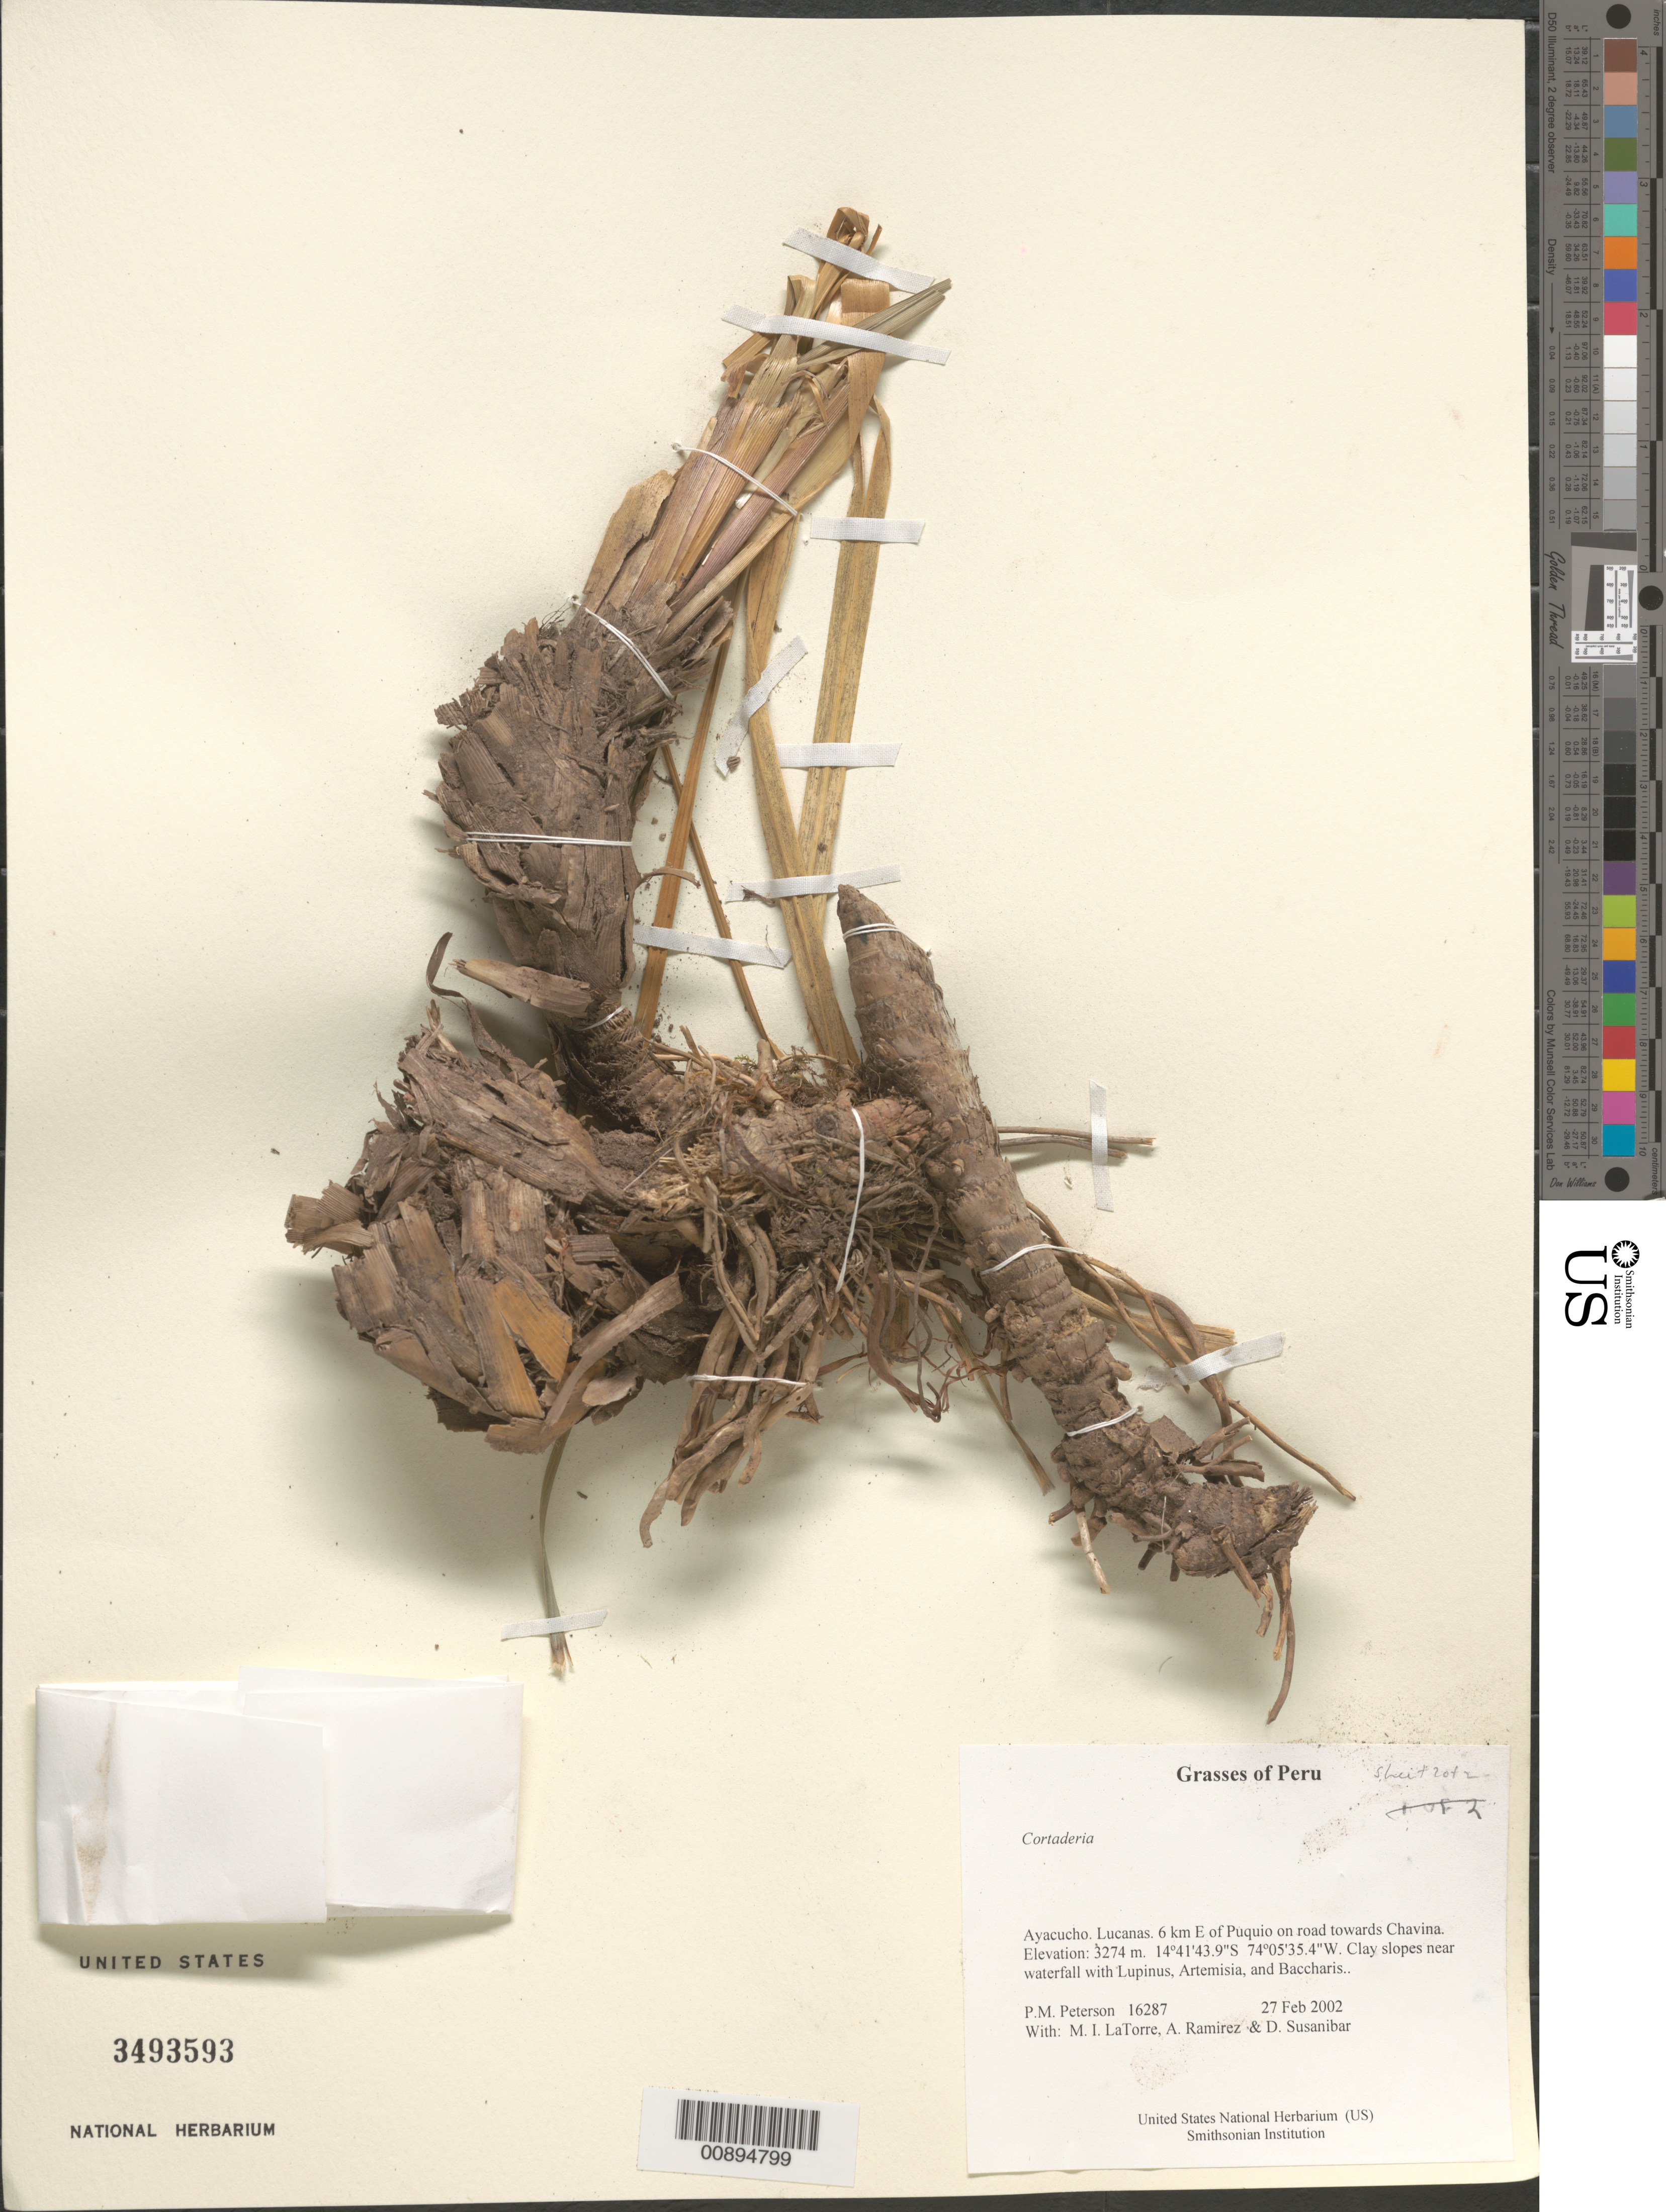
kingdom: Plantae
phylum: Tracheophyta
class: Liliopsida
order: Poales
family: Poaceae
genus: Cortaderia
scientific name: Cortaderia sp.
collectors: P. M. Peterson, M. I. La Torre, A. Ramírez & D. Susanibar Cruz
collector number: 16287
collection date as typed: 27 Feb 2002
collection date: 2002-02-27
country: Peru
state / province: Ayacucho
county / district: Lucanas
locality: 6 km E of Puquio on road towards Chavina.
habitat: Clay slopes near waterfall with ~Lupinus, Artemisia, and Baccharis.~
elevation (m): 3274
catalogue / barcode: US 3493593